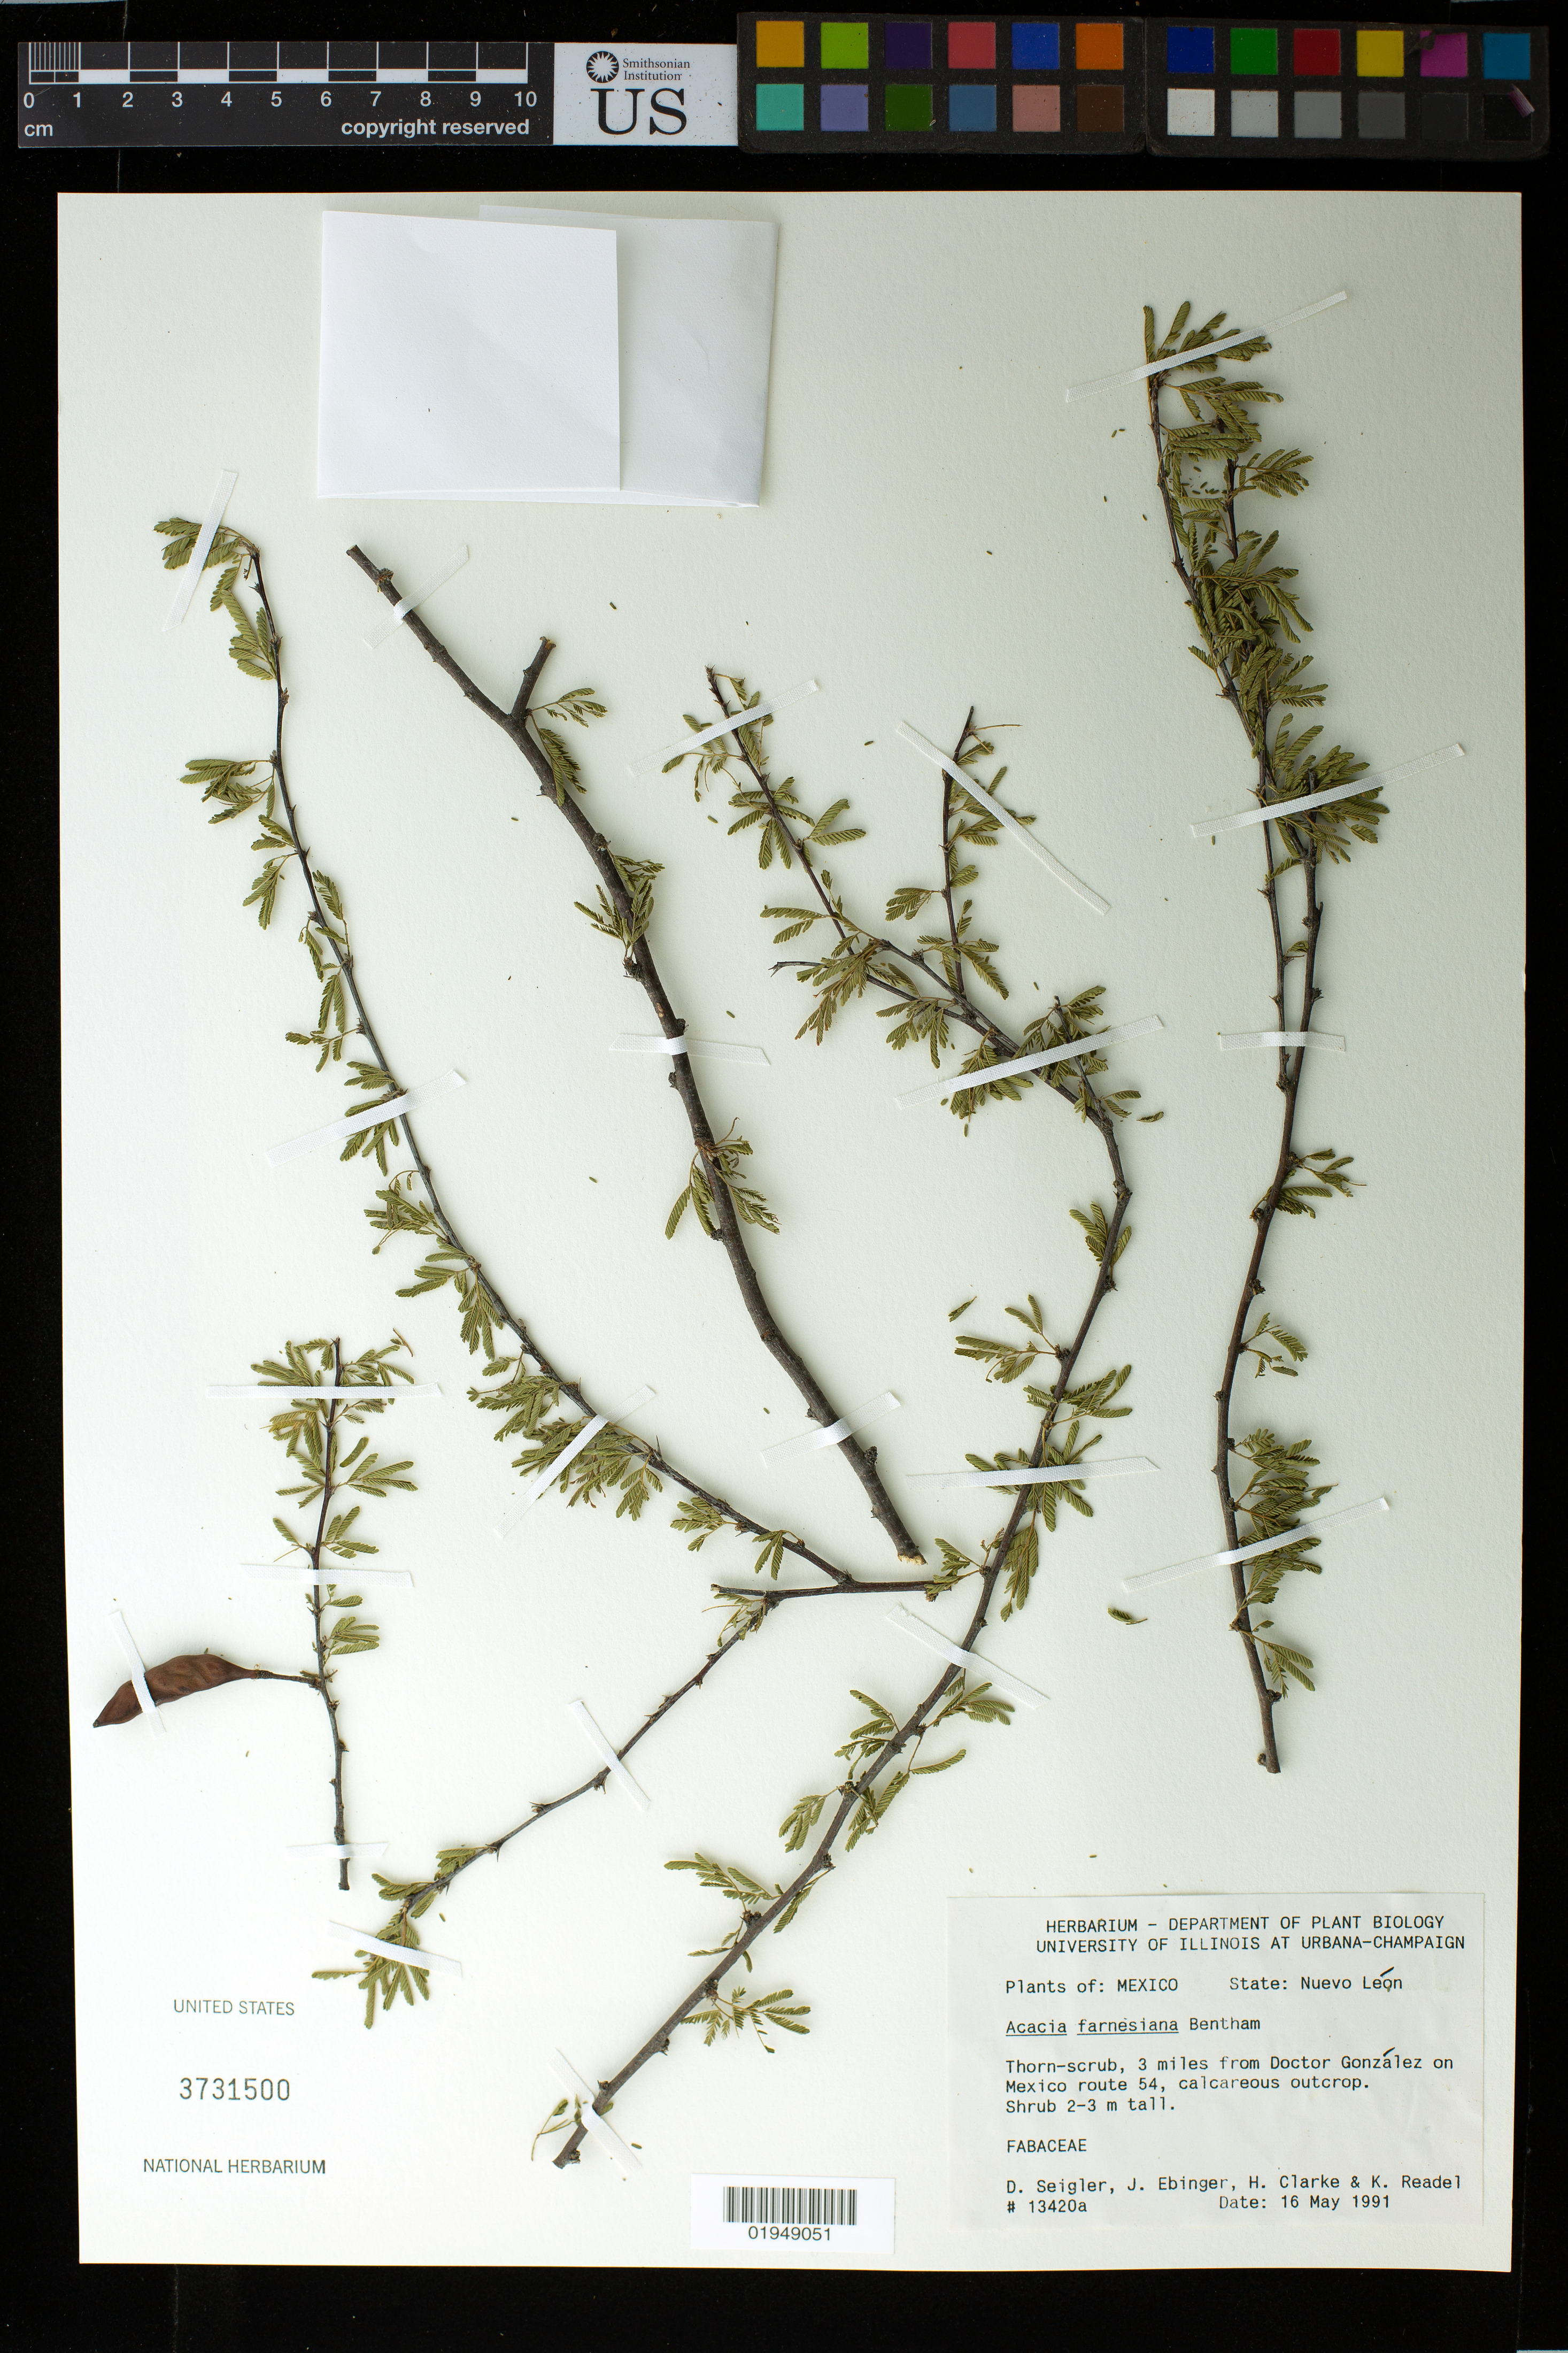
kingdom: Plantae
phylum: Tracheophyta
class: Magnoliopsida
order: Fabales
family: Fabaceae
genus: Vachellia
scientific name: Vachellia farnesiana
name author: (L.) Wight & Arn.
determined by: Strong, M. T., (US), Smithsonian Institution - National Museum of Natural History (UNITED STATES)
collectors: D. Seigler, J. Ebinger, K. Clarke & K. Readel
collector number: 13420a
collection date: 1991-05-16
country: Mexico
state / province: Nuevo León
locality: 3 miles from Dctor Gonzalez on Mexico route 54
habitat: Thorn-scrub, calcareous outcrop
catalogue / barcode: US 3731500